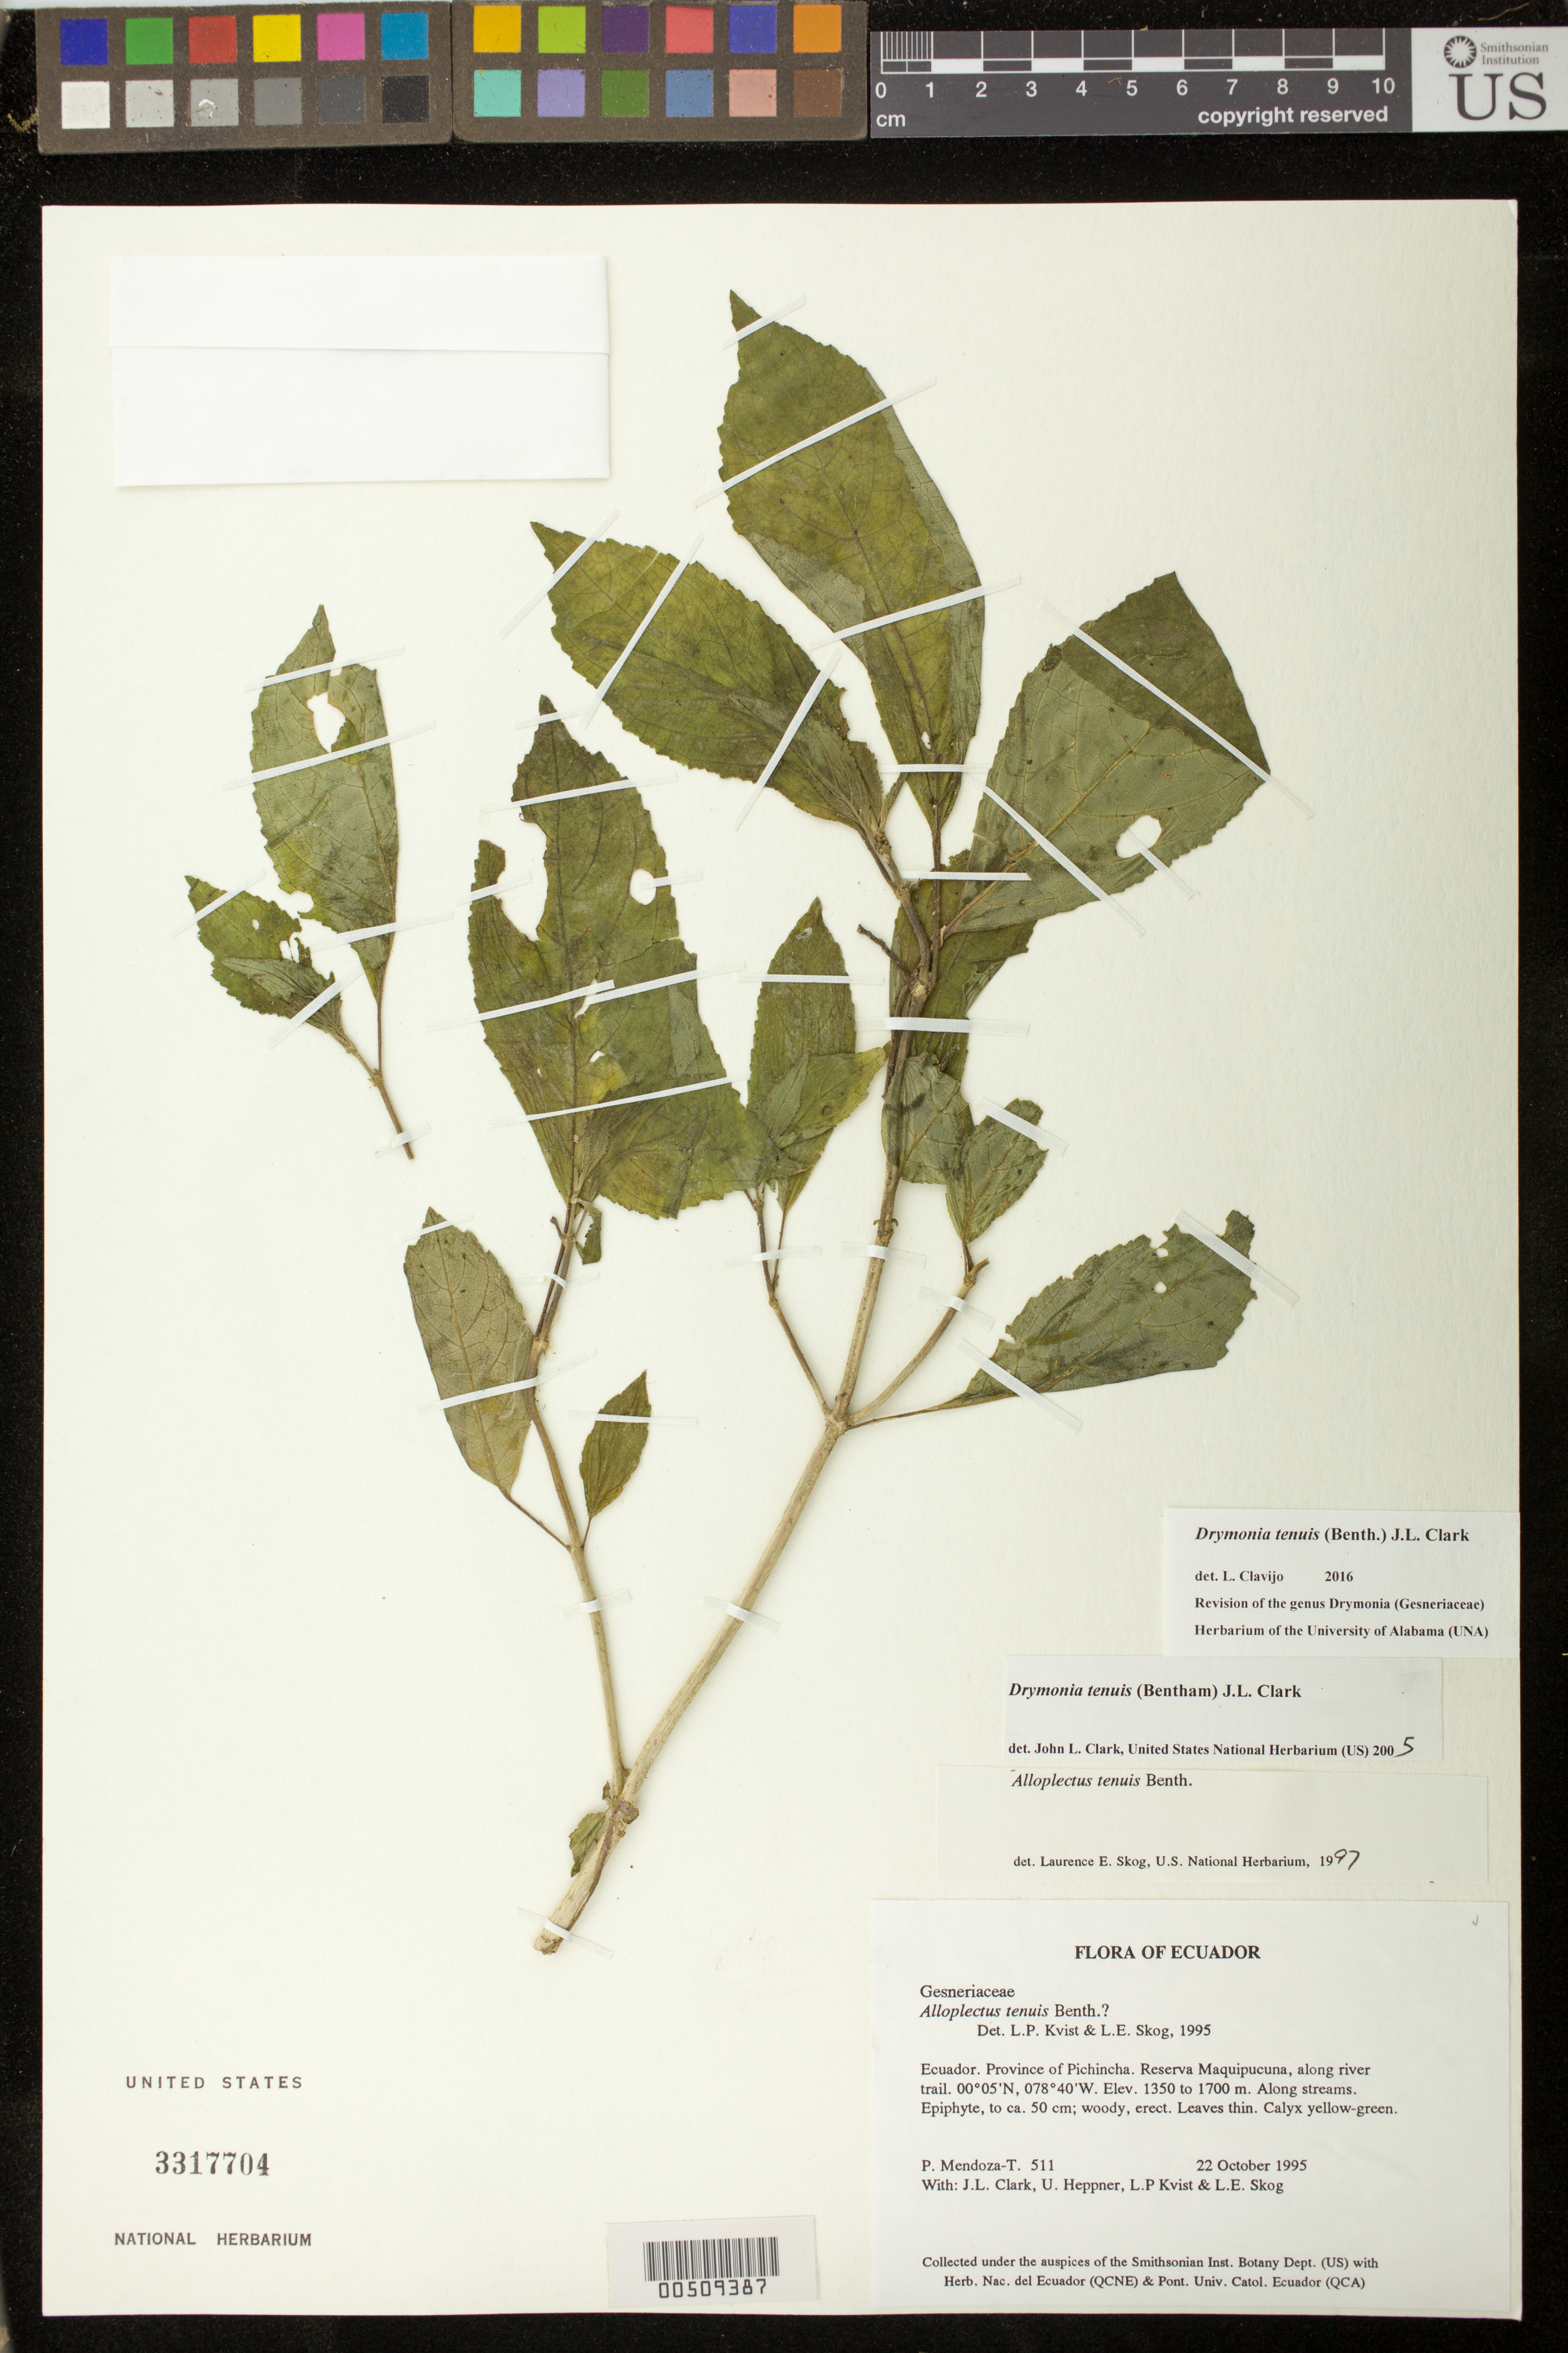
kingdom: Plantae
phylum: Tracheophyta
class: Magnoliopsida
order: Lamiales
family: Gesneriaceae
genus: Drymonia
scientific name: Drymonia tenuis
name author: (Benth.) J.L. Clark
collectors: P. Mendoza-T., J. L. Clark, U. Heppner, L. P. Kvist & L. E. Skog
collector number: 511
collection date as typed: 22 Oct 1995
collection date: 1995-10-22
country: Ecuador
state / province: Pichincha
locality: Reserva Maquipucuna, along river trail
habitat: Along streams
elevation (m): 1350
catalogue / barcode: US 3317704